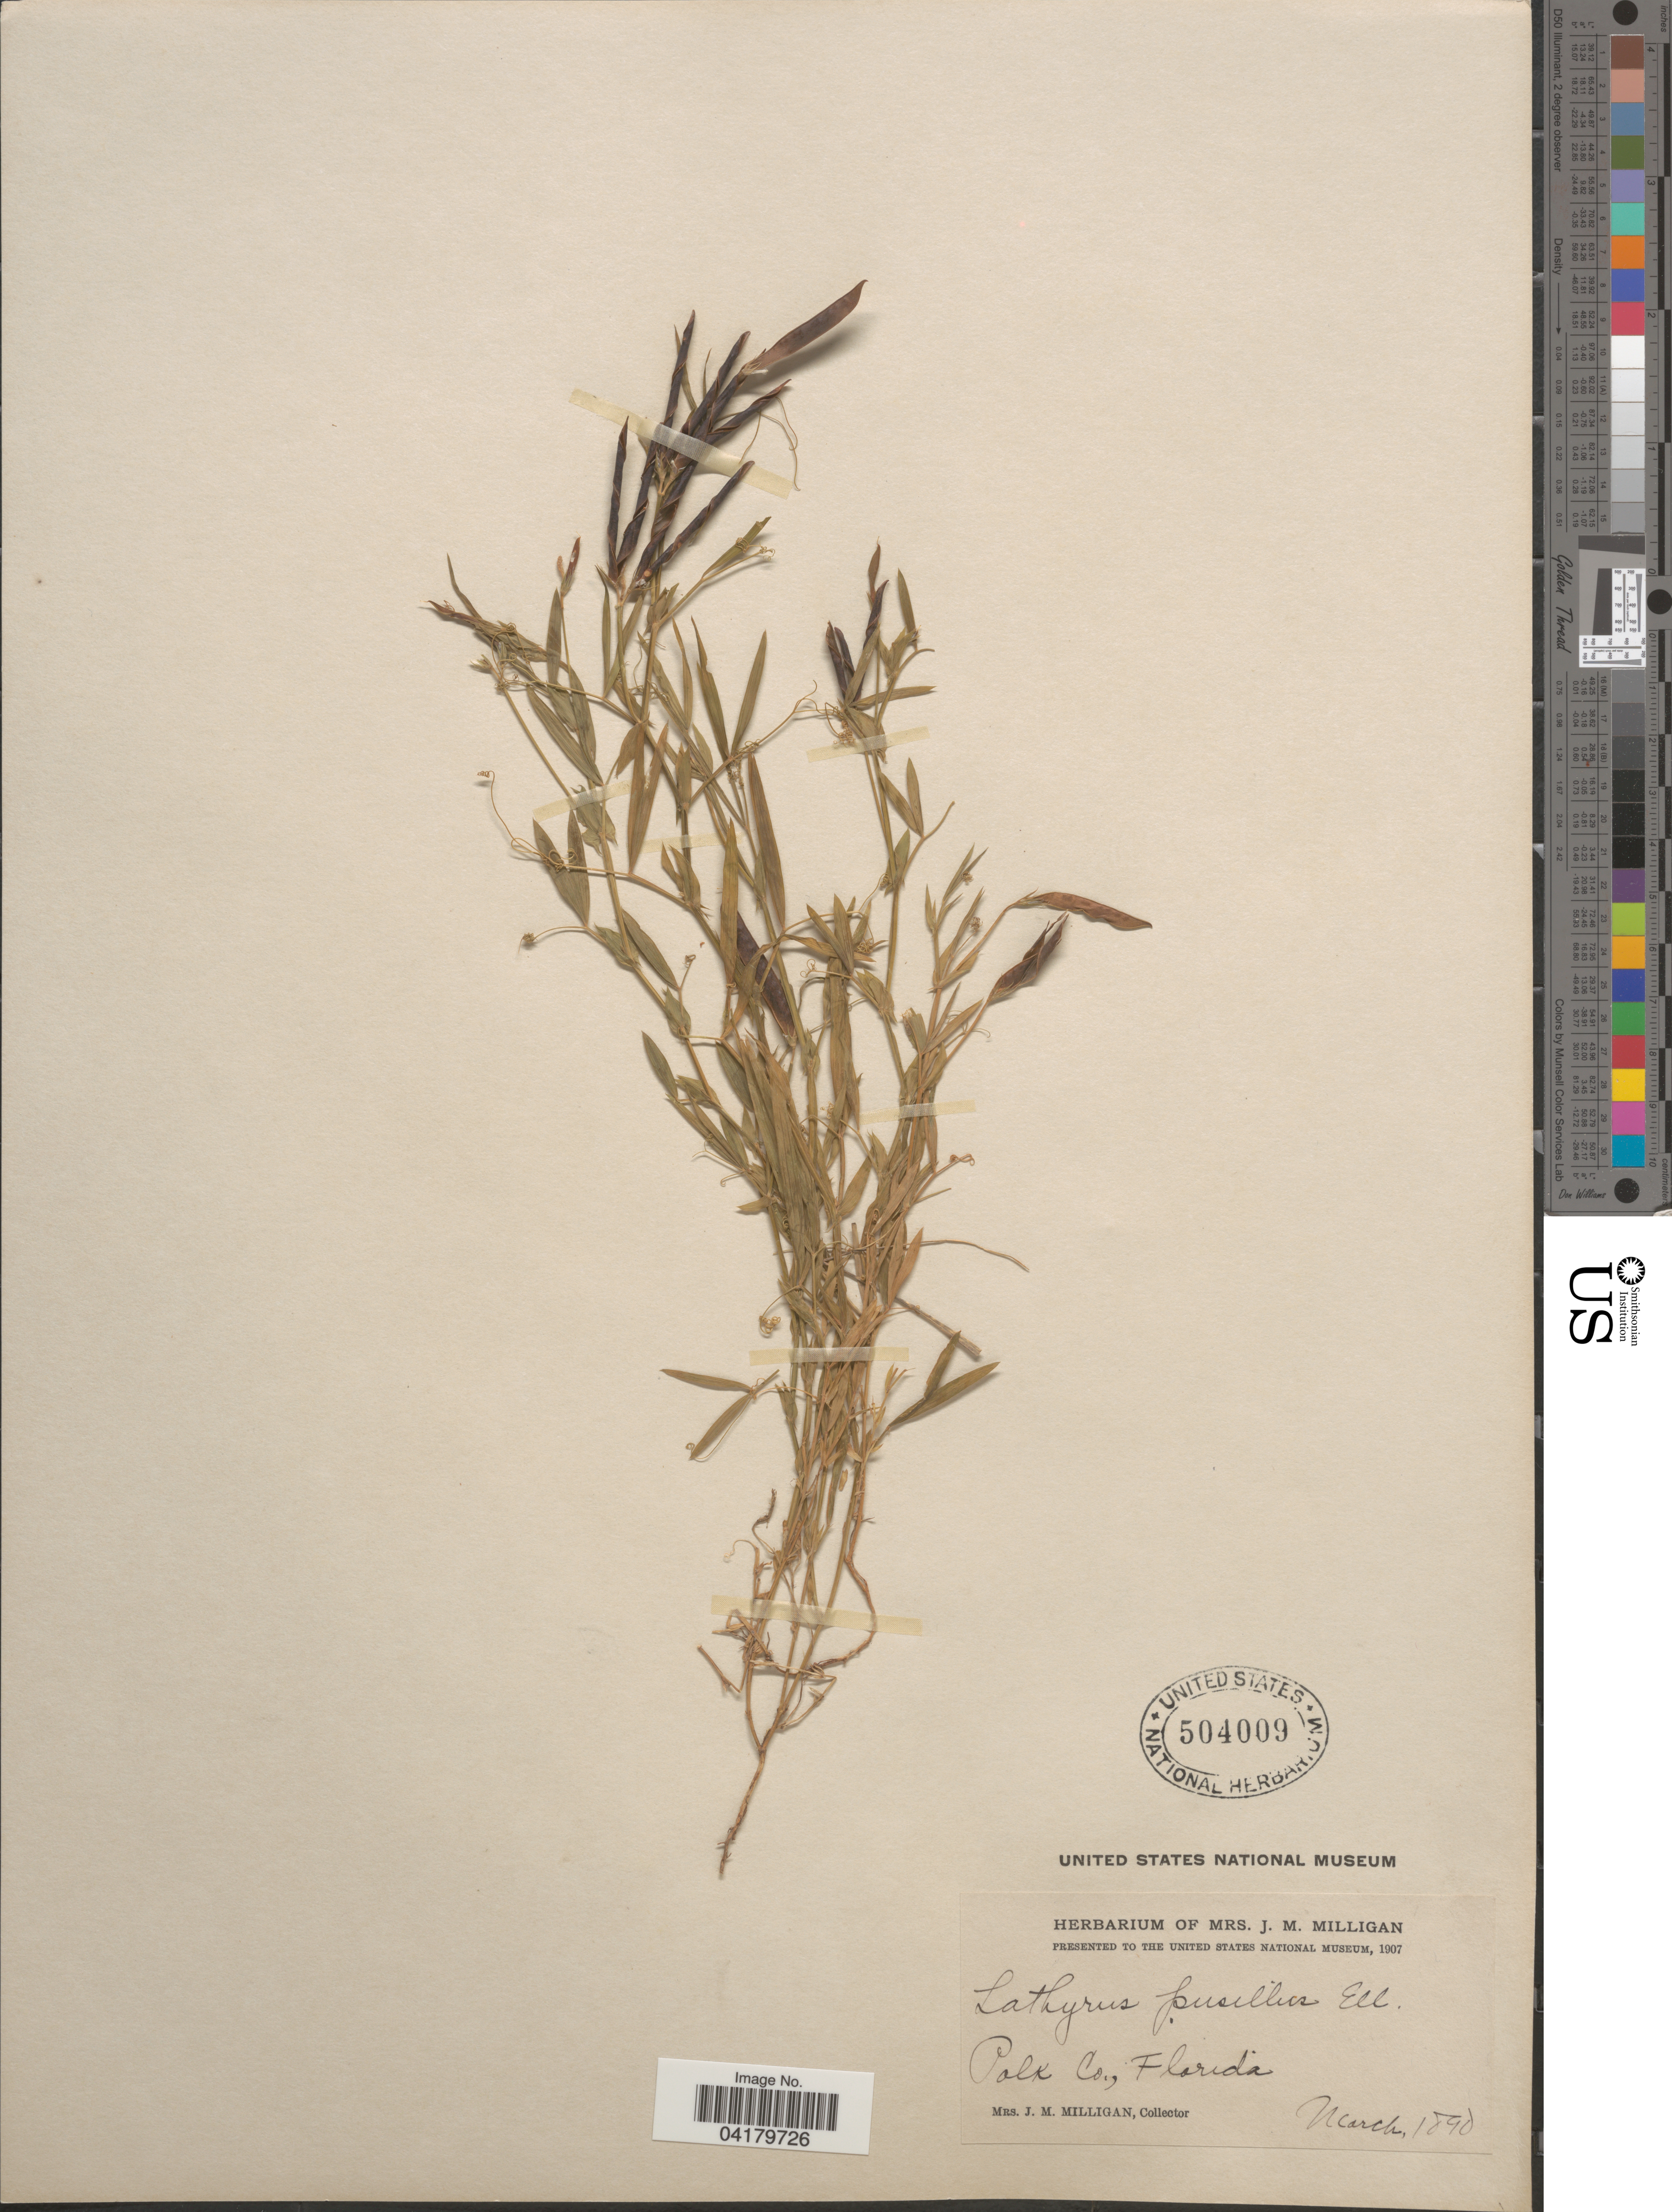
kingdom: Plantae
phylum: Tracheophyta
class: Magnoliopsida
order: Fabales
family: Fabaceae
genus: Lathyrus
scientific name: Lathyrus pusillus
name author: Elliott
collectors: J. Milligan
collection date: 1890-03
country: United States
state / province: Florida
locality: Polk Co.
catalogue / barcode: US 504009